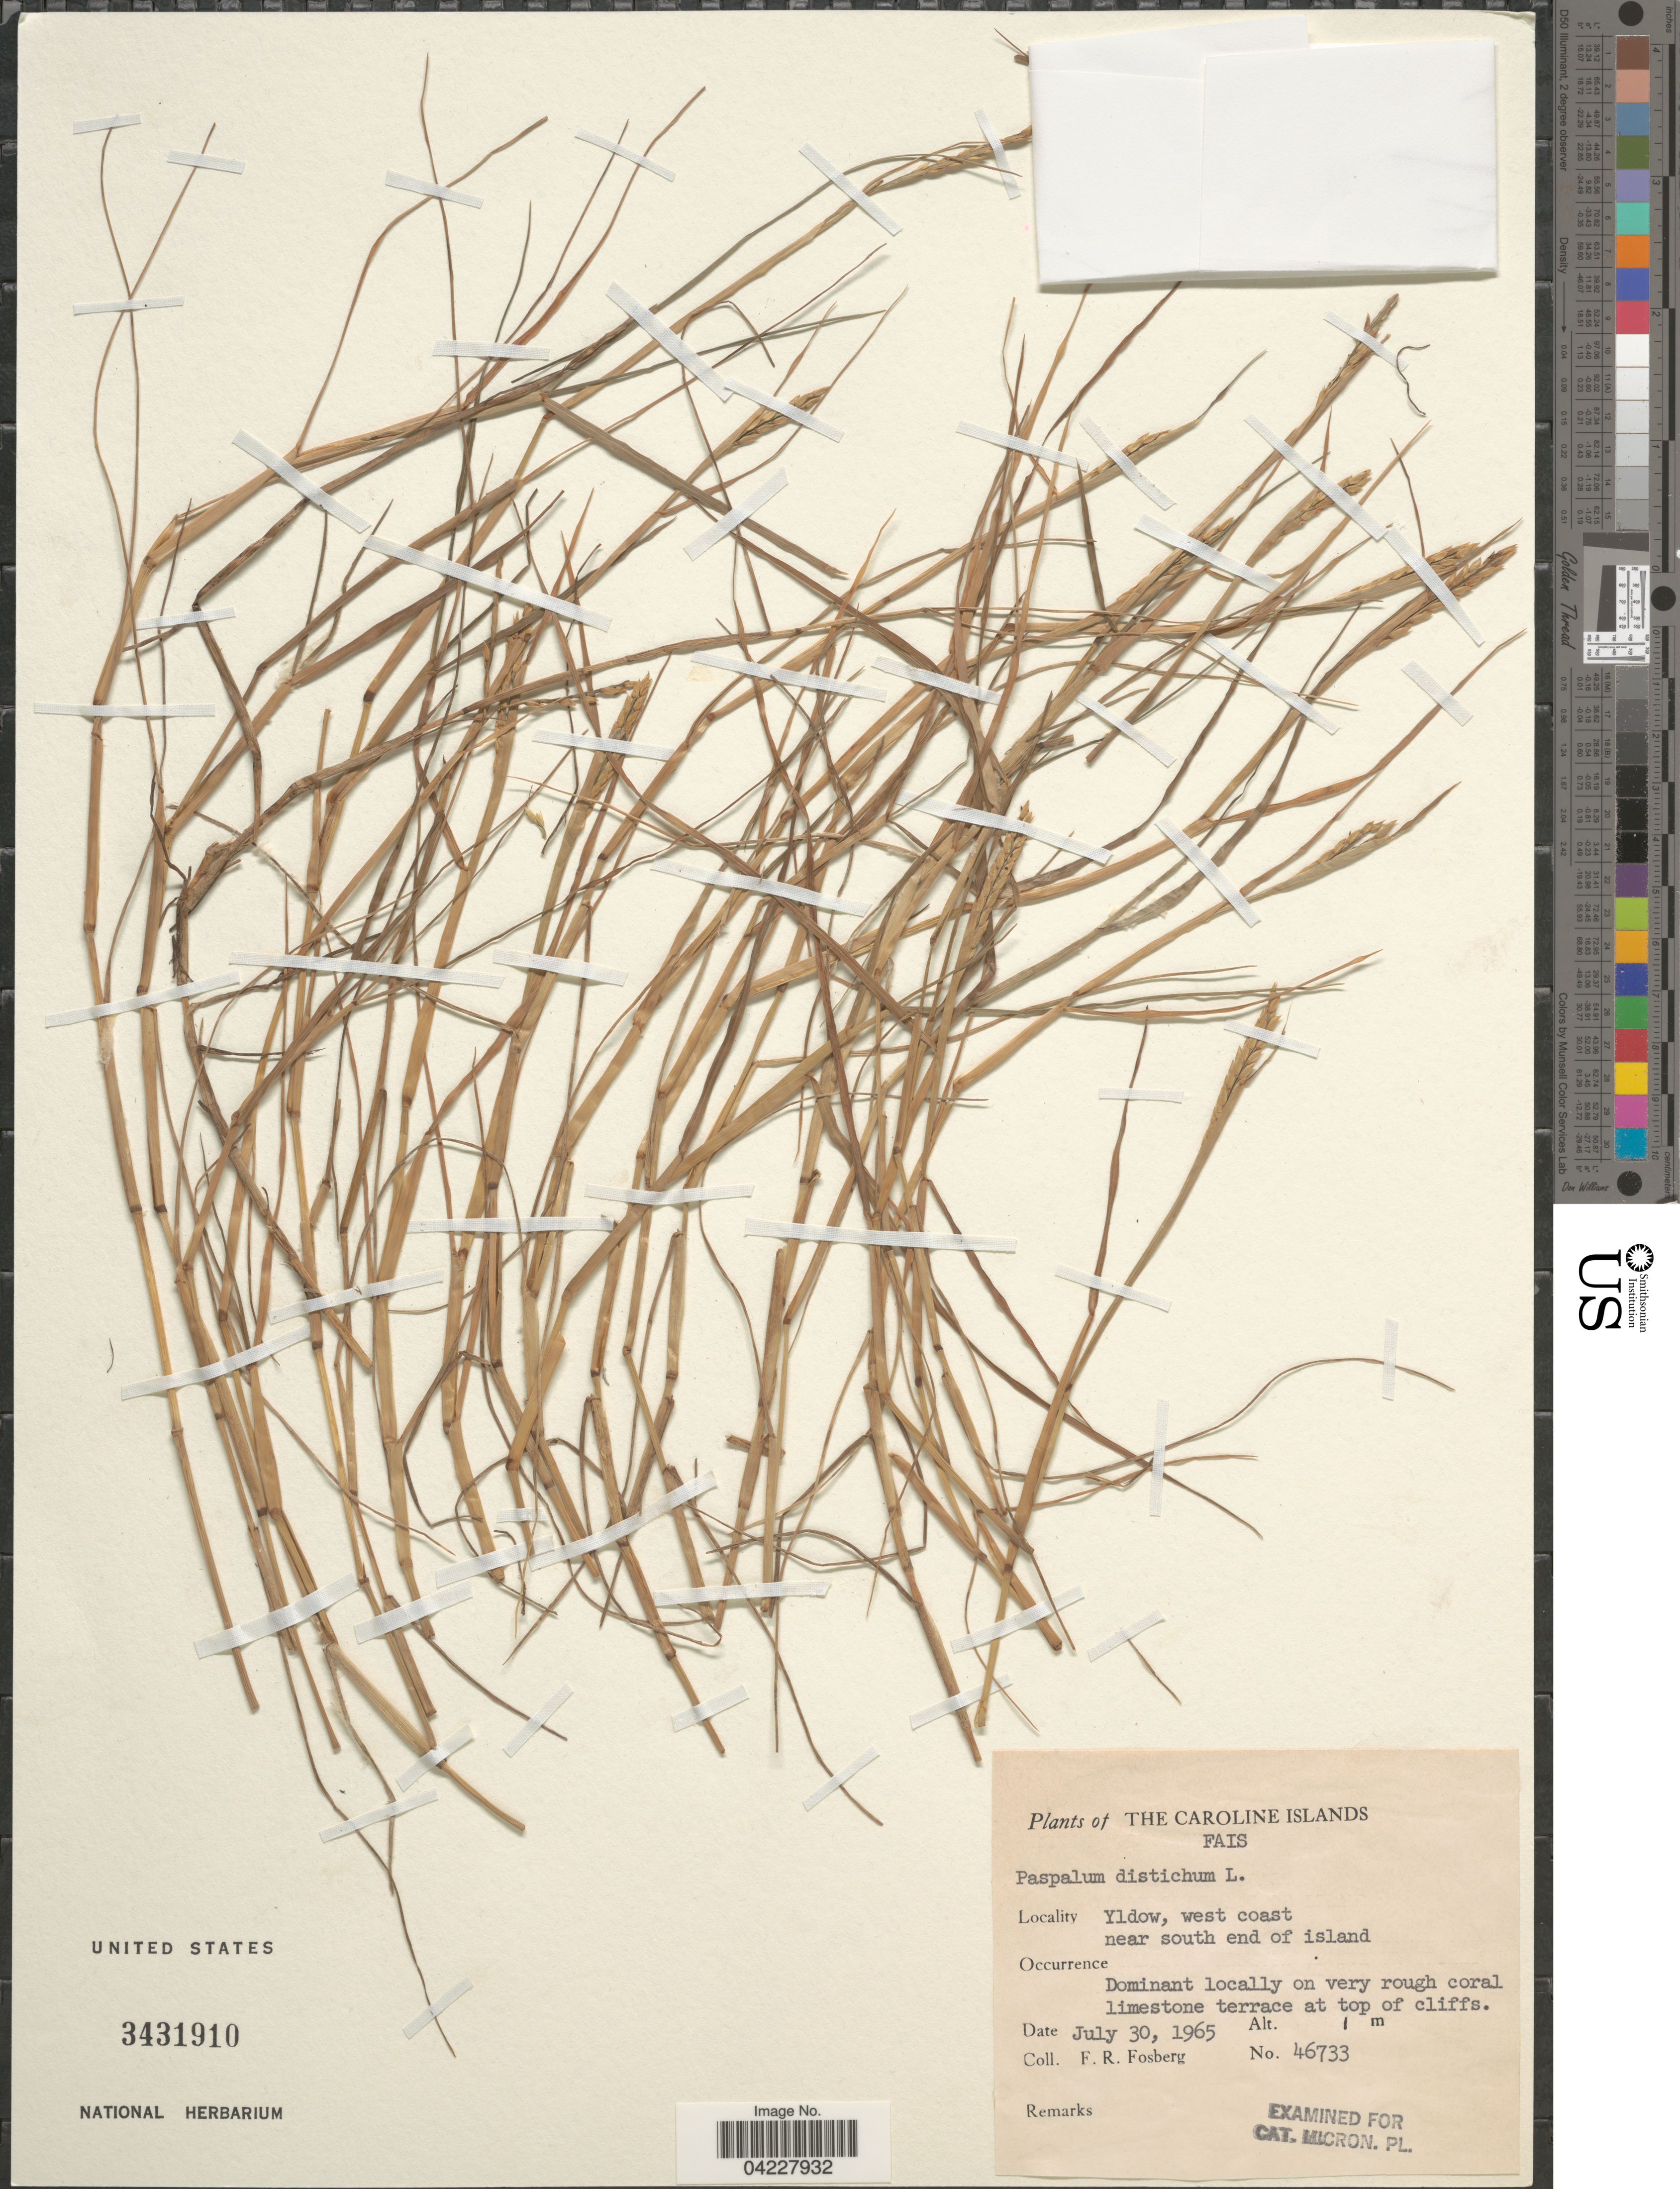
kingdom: Plantae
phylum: Tracheophyta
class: Liliopsida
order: Poales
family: Poaceae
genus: Paspalum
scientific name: Paspalum distichum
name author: L.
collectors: F. R. Fosberg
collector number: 46733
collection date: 1965-07-30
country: Micronesia, Federated States of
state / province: Yap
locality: The Caroline Islands. Fais. Yldow, west coast near south end of island.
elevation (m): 1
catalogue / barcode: US 3431910